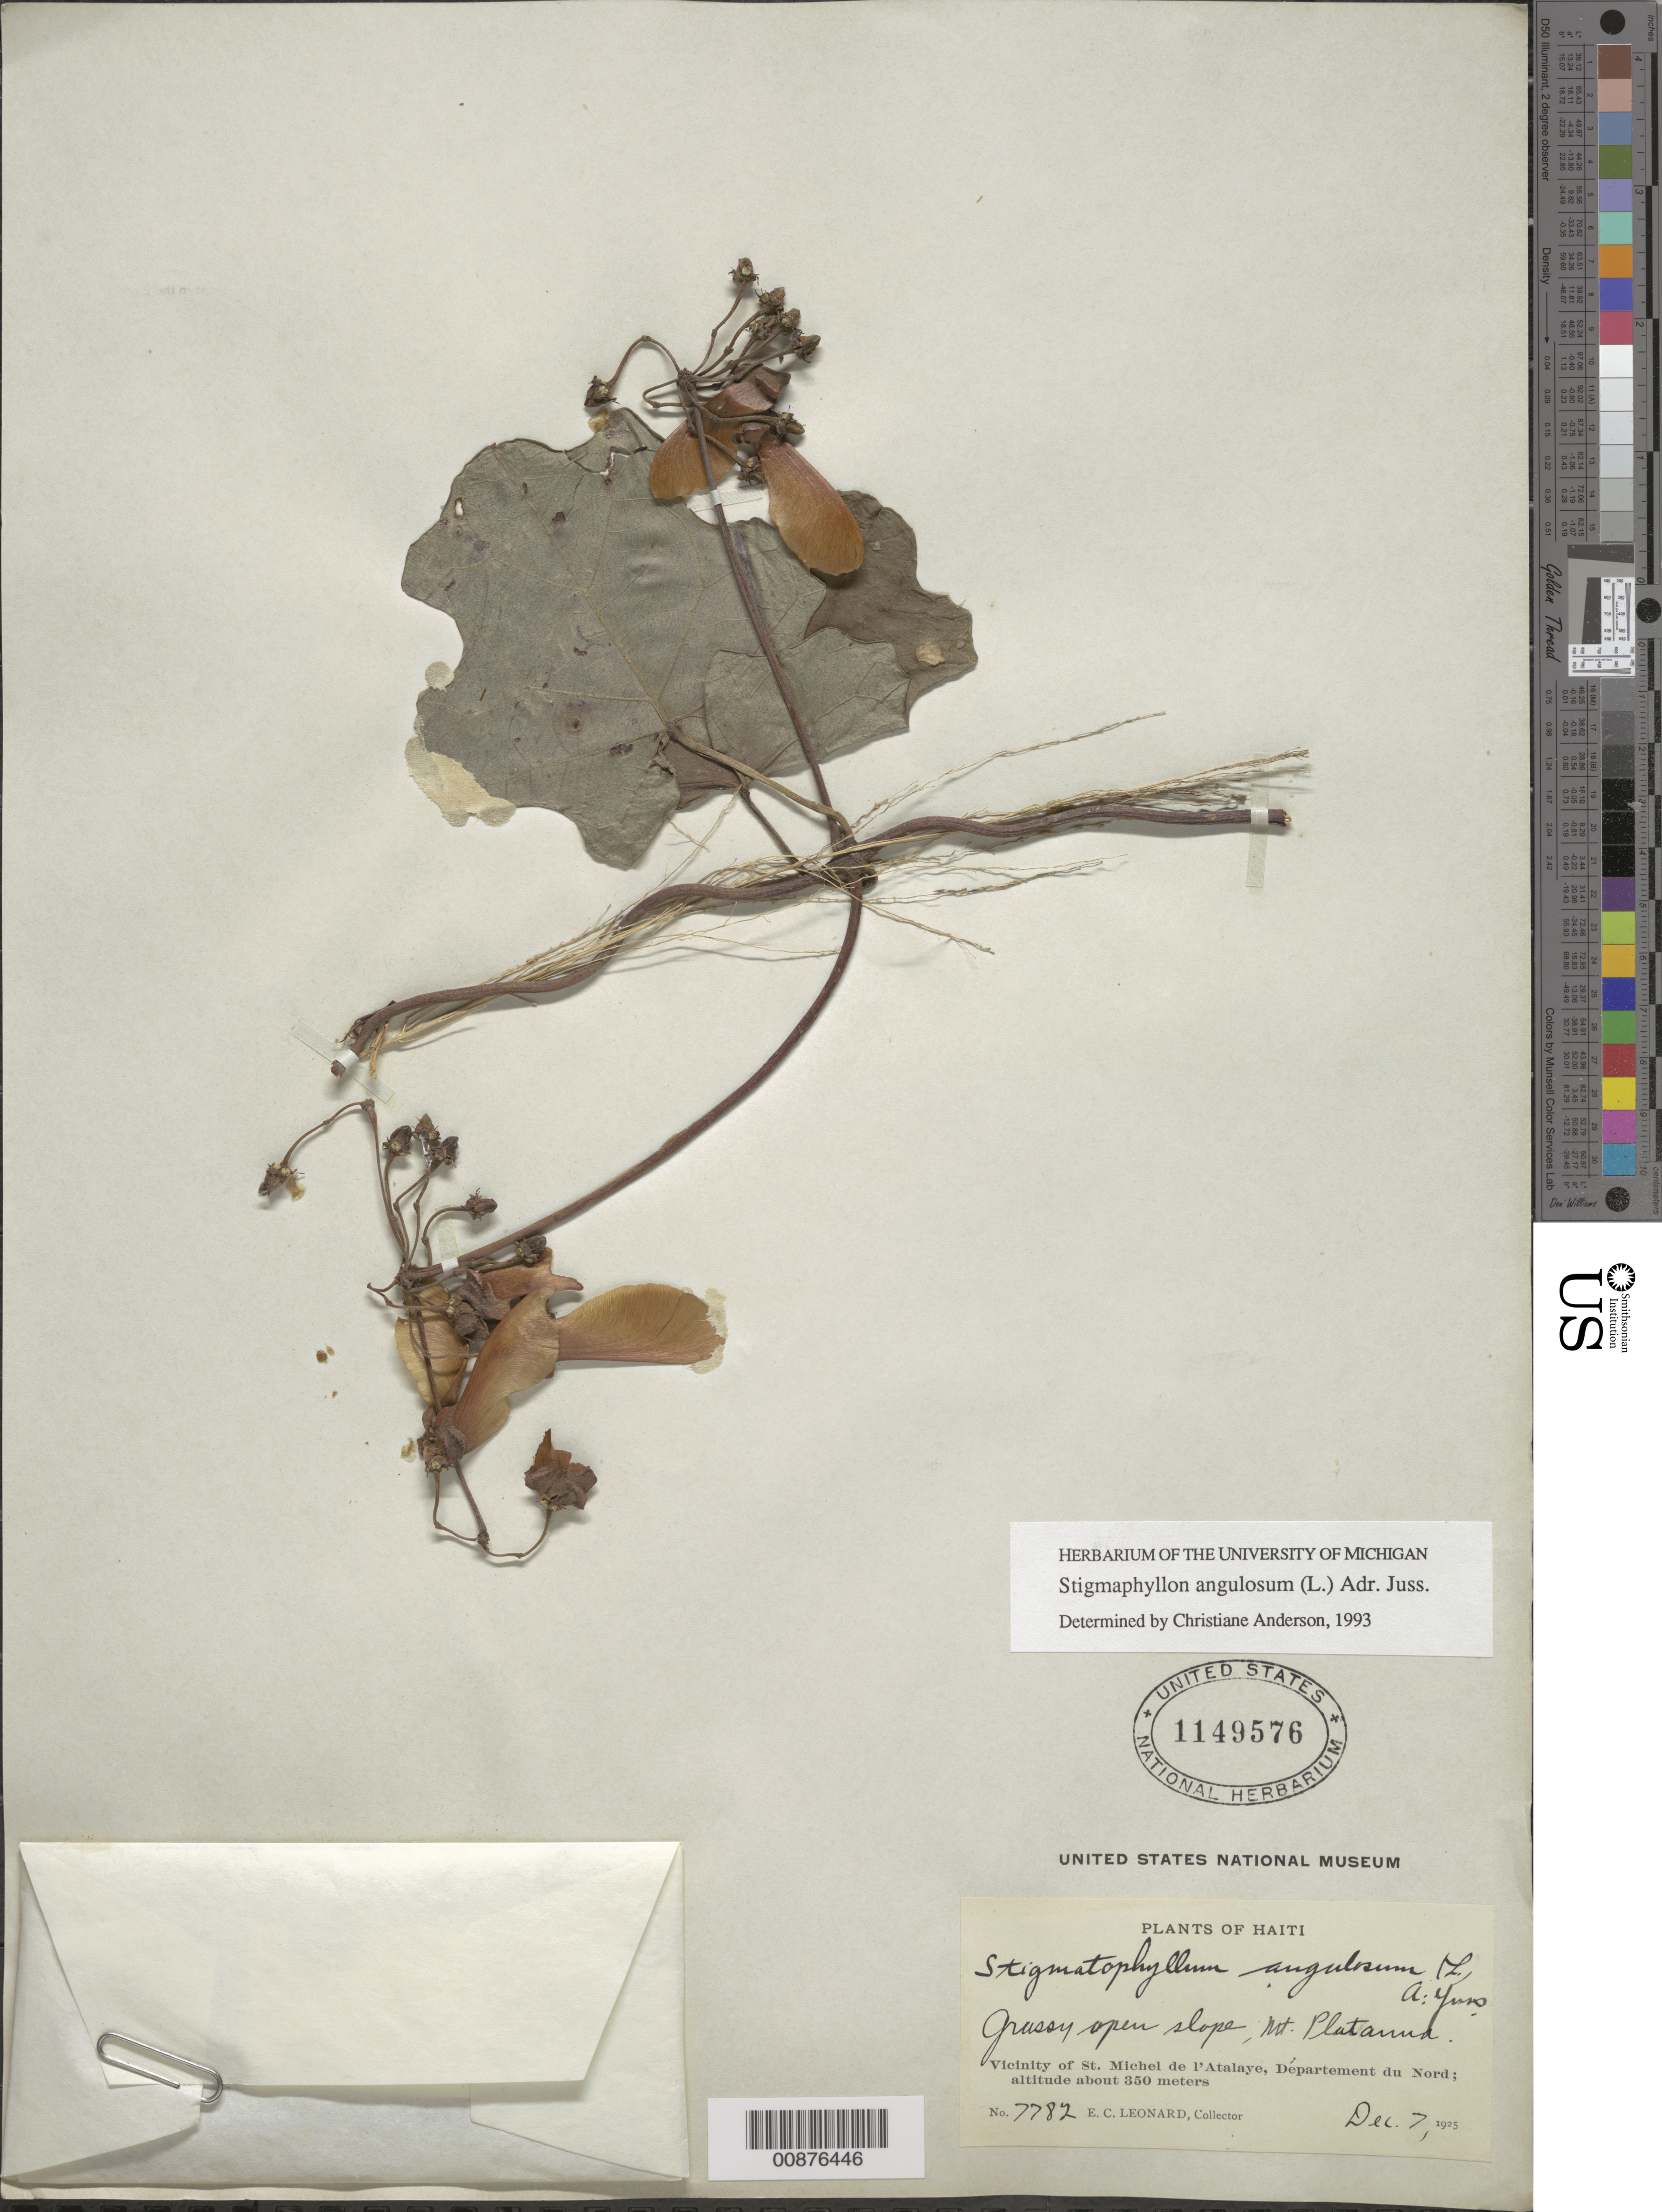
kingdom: Plantae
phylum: Tracheophyta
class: Magnoliopsida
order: Malpighiales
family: Malpighiaceae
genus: Stigmaphyllon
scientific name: Stigmaphyllon angulosum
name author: (L.) A. Juss.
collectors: E. C. Leonard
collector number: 7782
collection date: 1925-12-07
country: Haiti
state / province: Nord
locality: Vicinity of St. Michel de l'Atalaye, Département du Nord.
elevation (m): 350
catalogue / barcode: US 1149576